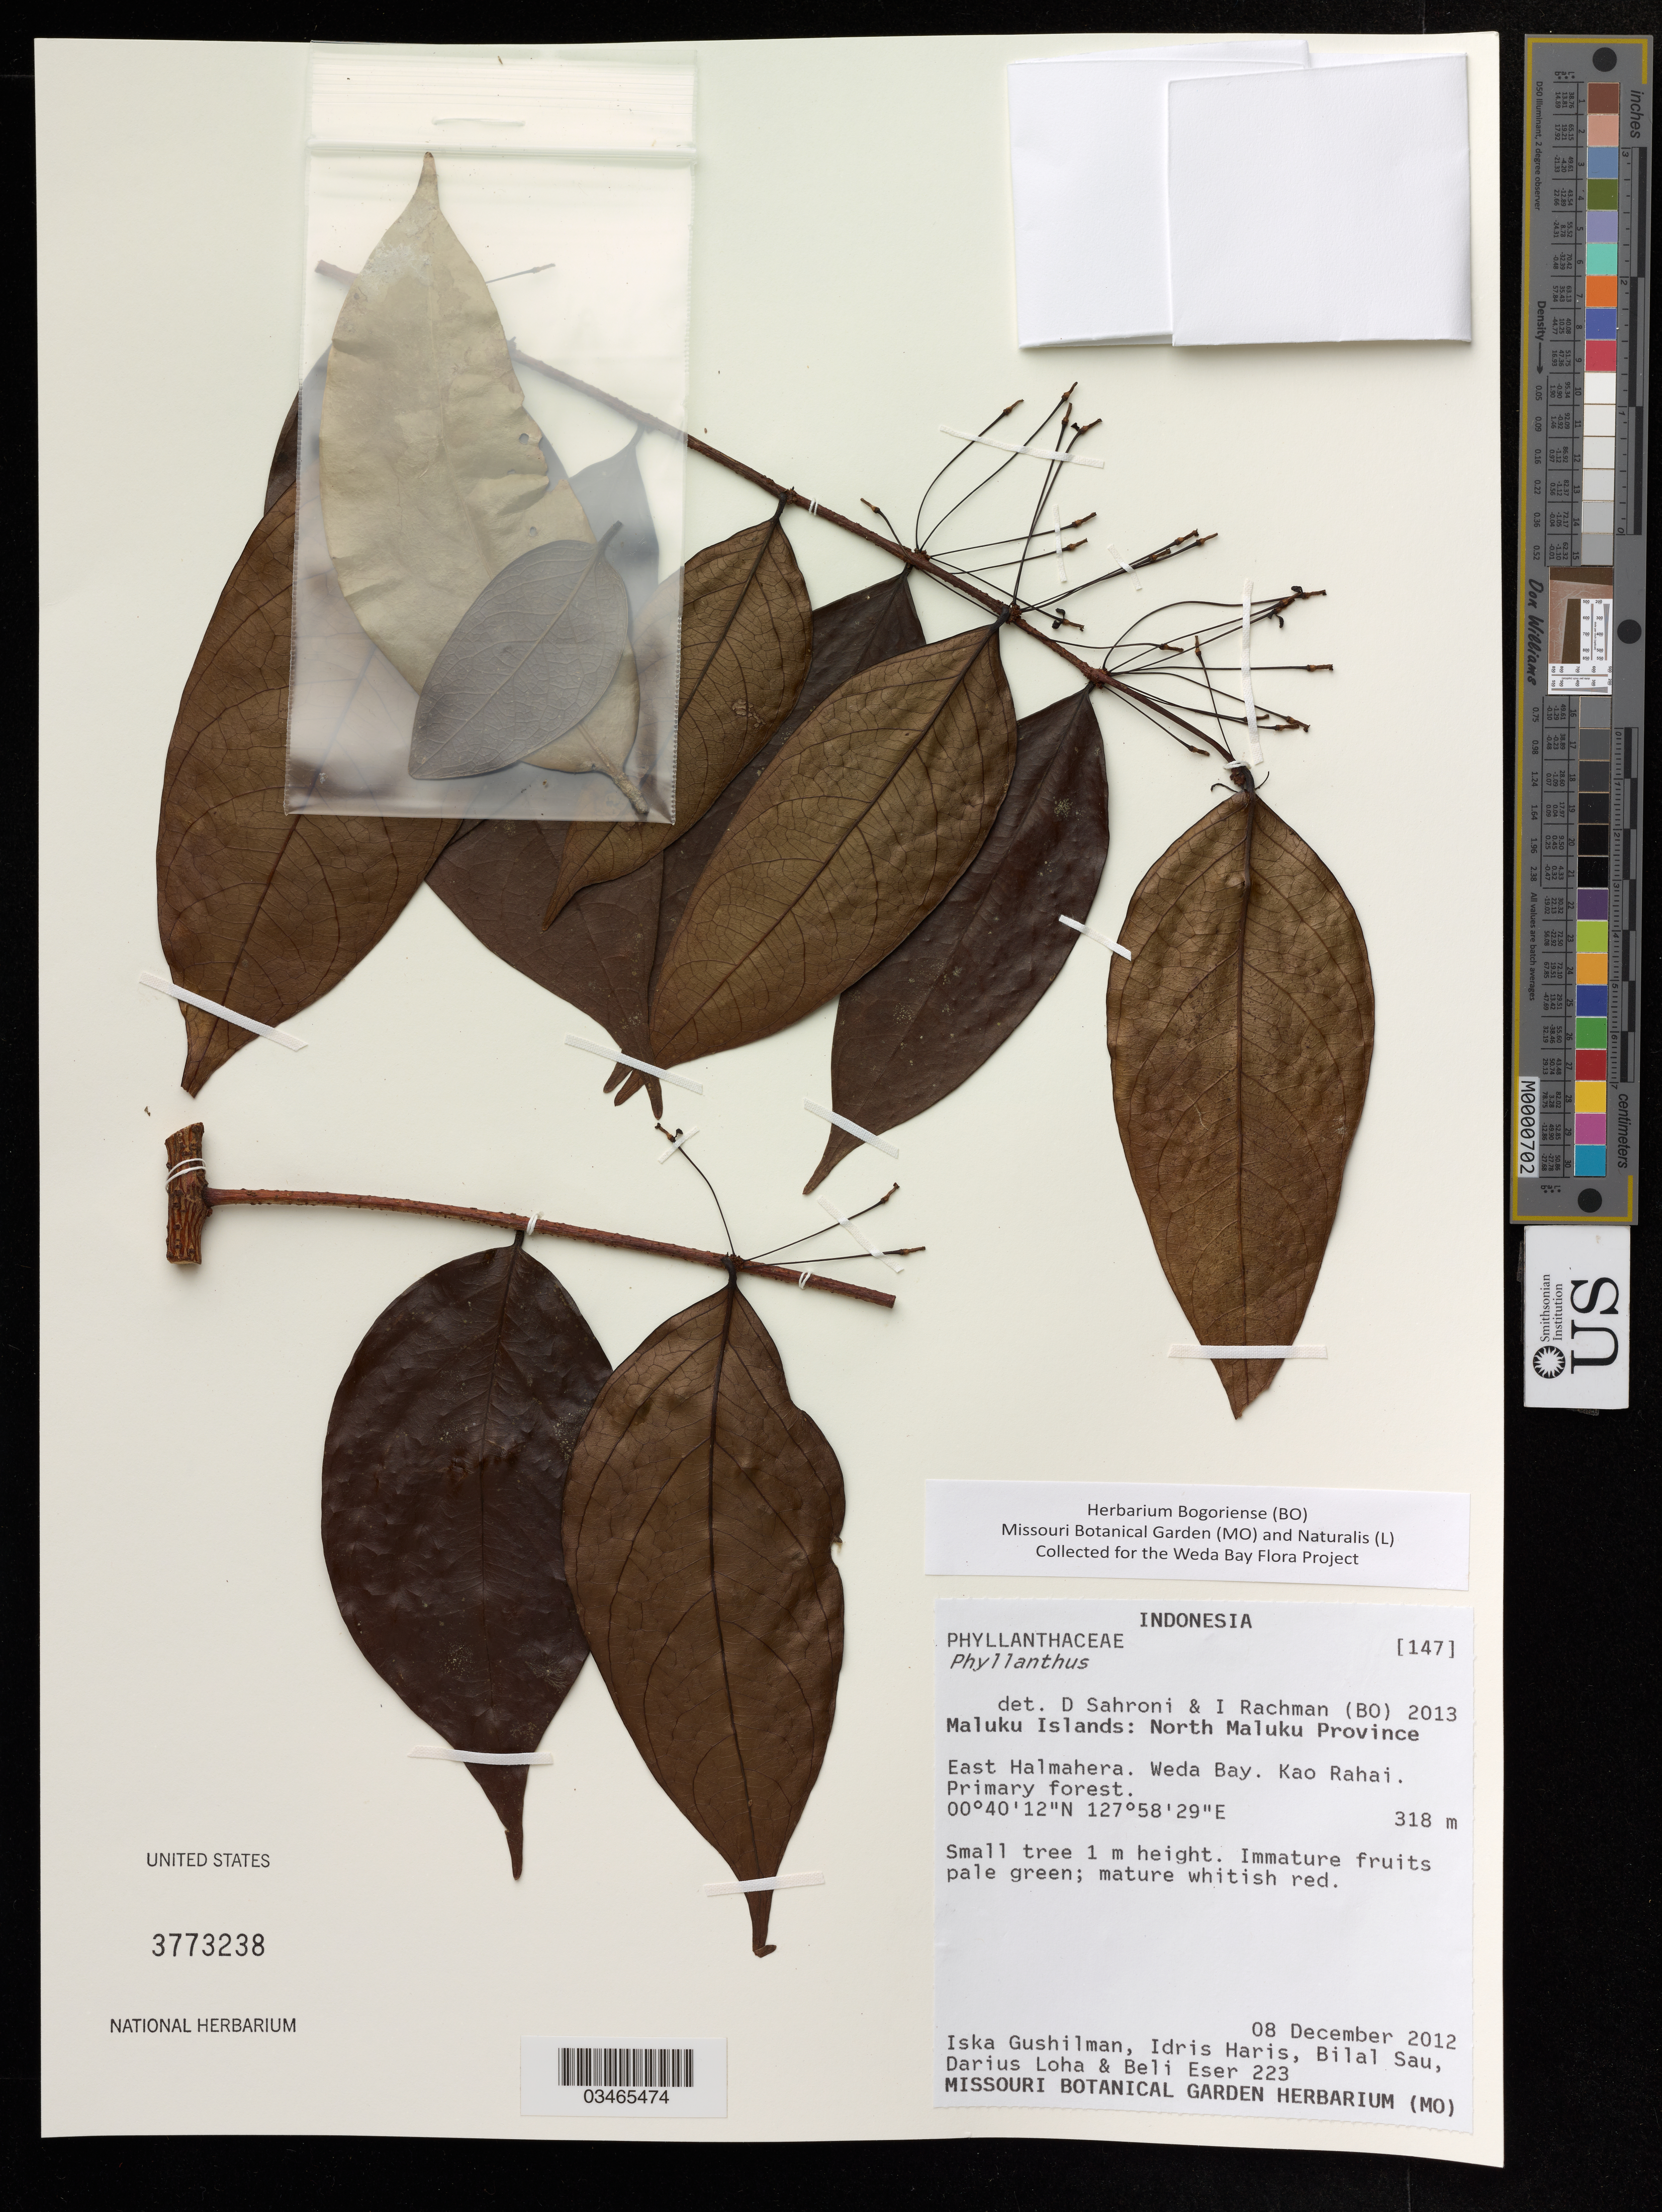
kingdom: Plantae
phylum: Tracheophyta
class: Magnoliopsida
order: Malpighiales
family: Phyllanthaceae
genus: Phyllanthus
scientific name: Phyllanthus sp.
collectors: I. Gushilman, I. Haris, B. Sau & et al.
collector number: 223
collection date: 2012-12-08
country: Indonesia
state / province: Maluku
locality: North Maluku Province, East Halmahera. Weda Bay. Koa Rahai.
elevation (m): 318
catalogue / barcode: US 3773238